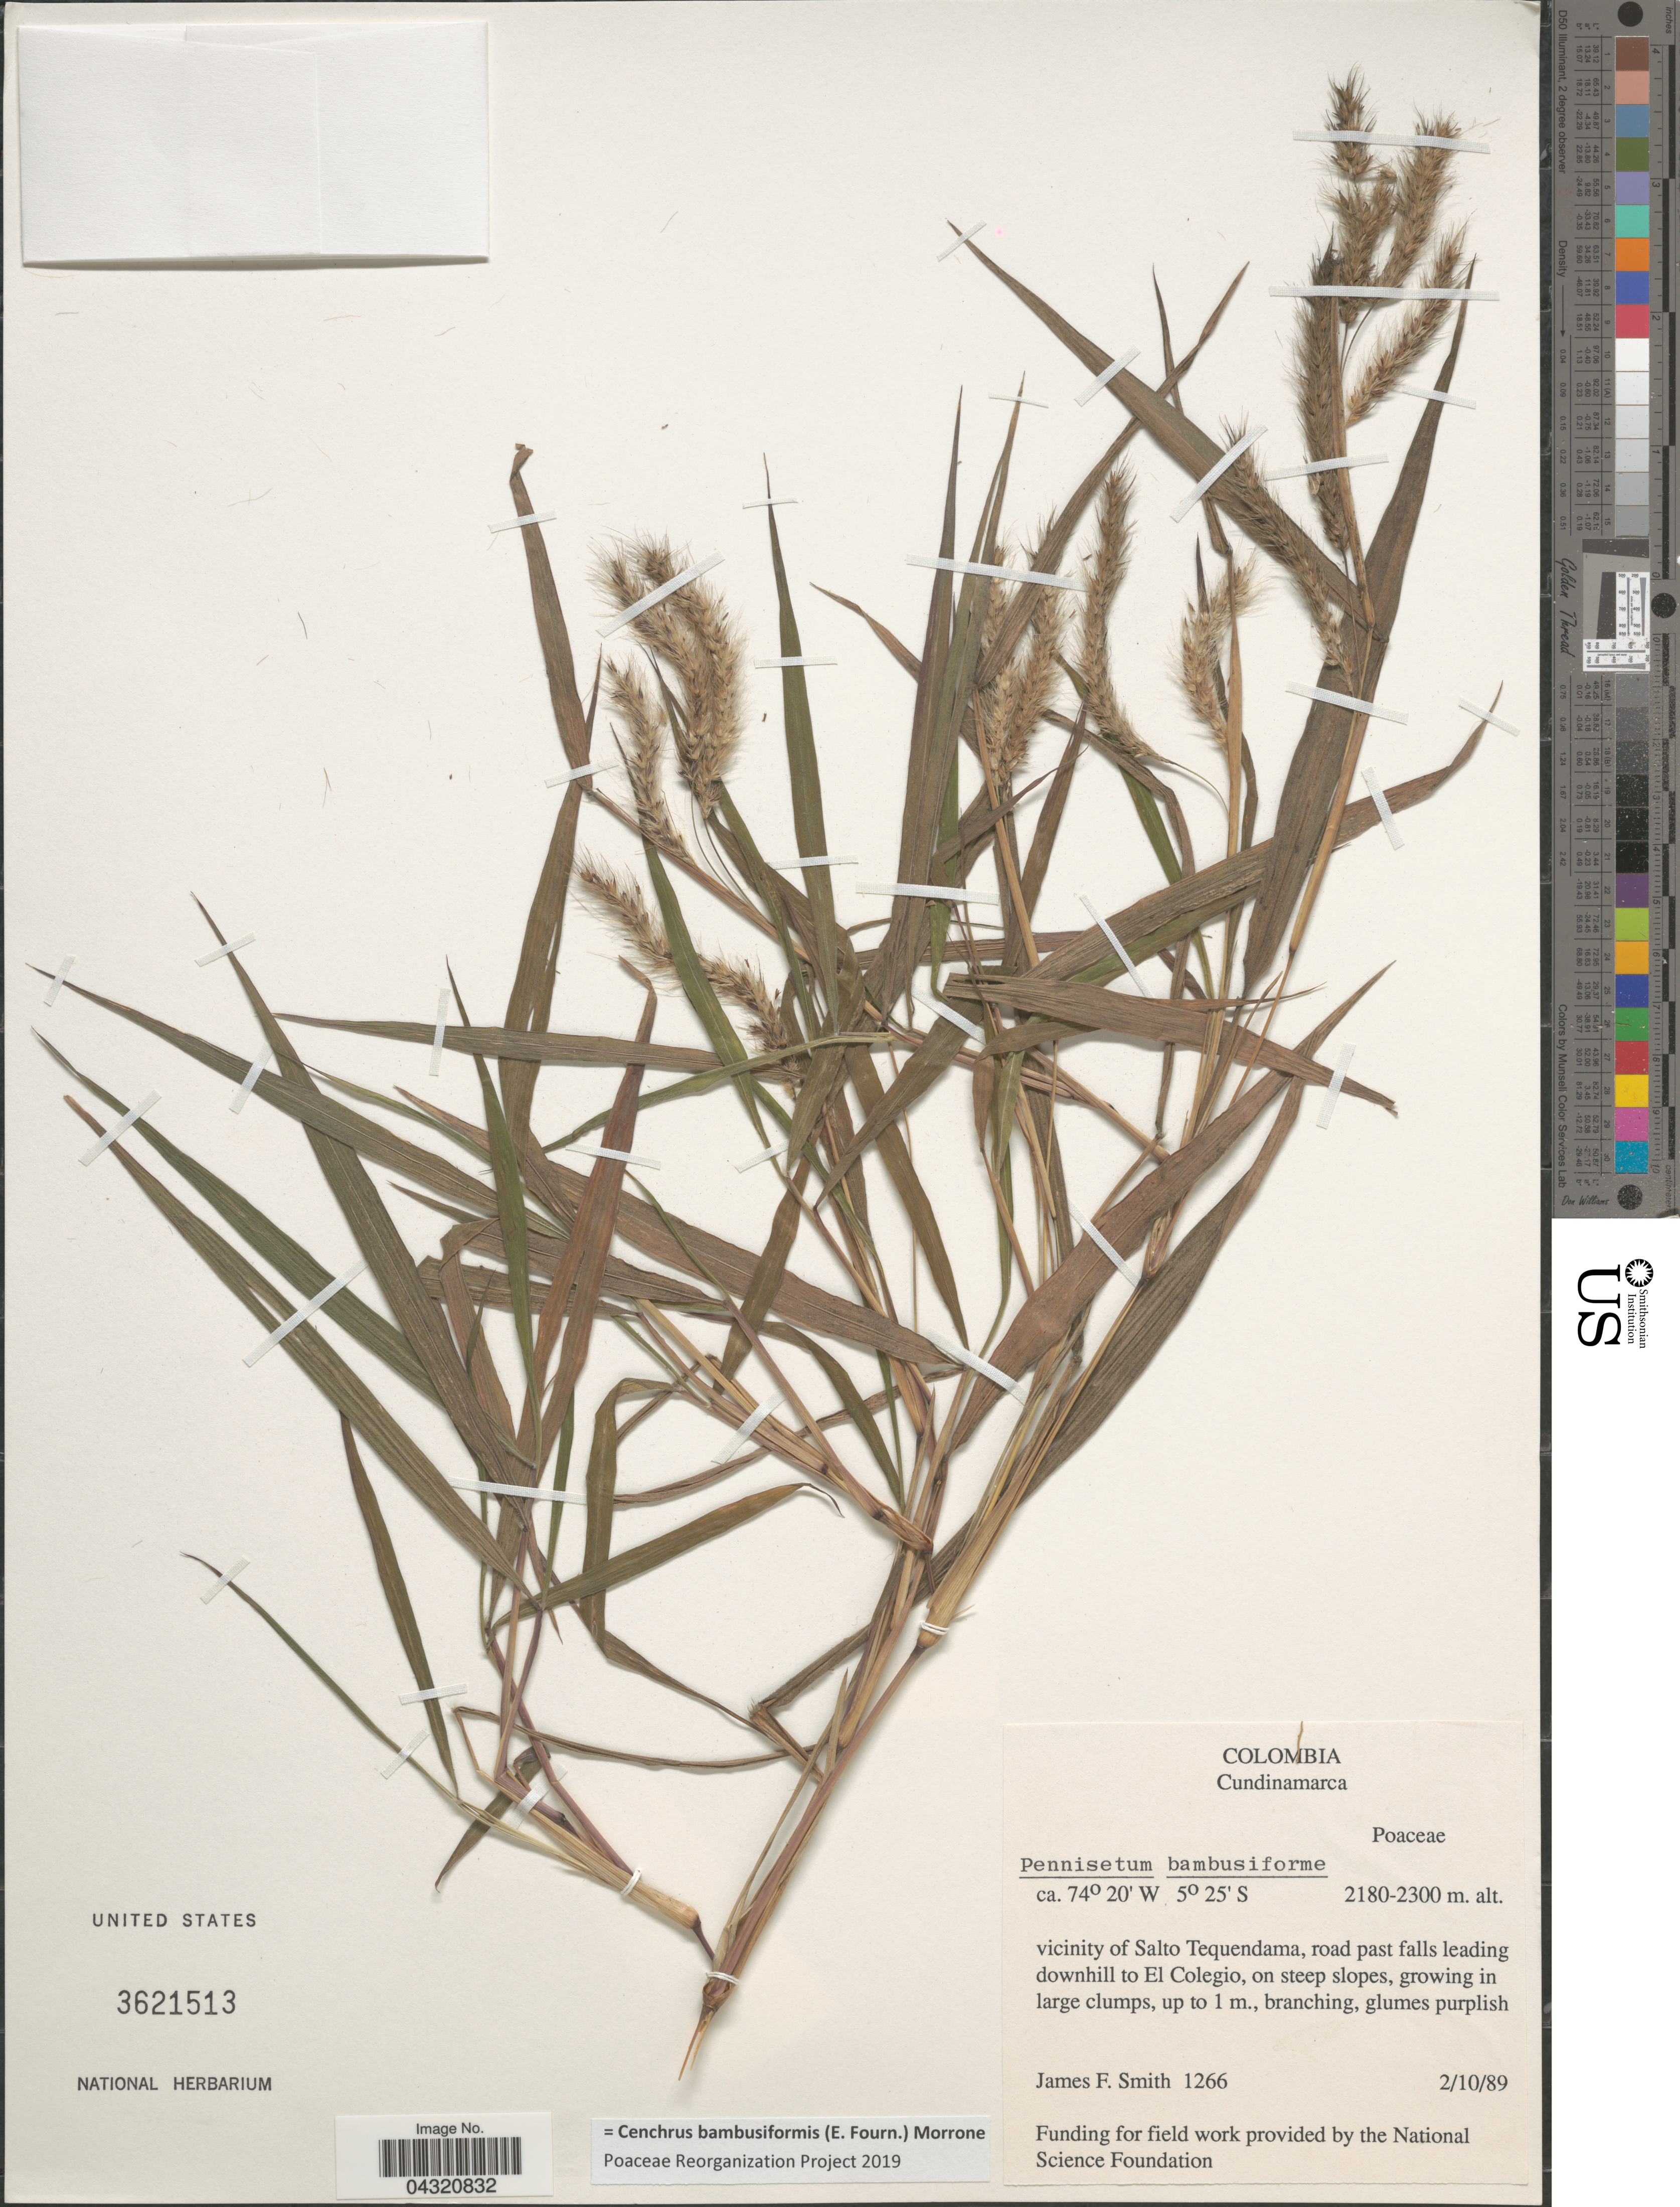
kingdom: Plantae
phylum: Tracheophyta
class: Liliopsida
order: Poales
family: Poaceae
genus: Cenchrus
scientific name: Cenchrus bambusiformis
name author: (E. Fourn.) Morrone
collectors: J. F. Smith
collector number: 1266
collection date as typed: Transcribed d/m/y: 2/10/89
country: Colombia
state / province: Cundinamarca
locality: Vicinity of Salto Tequendama, road past falls leading downhill to El Colegia.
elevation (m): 2180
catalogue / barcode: US 3621513